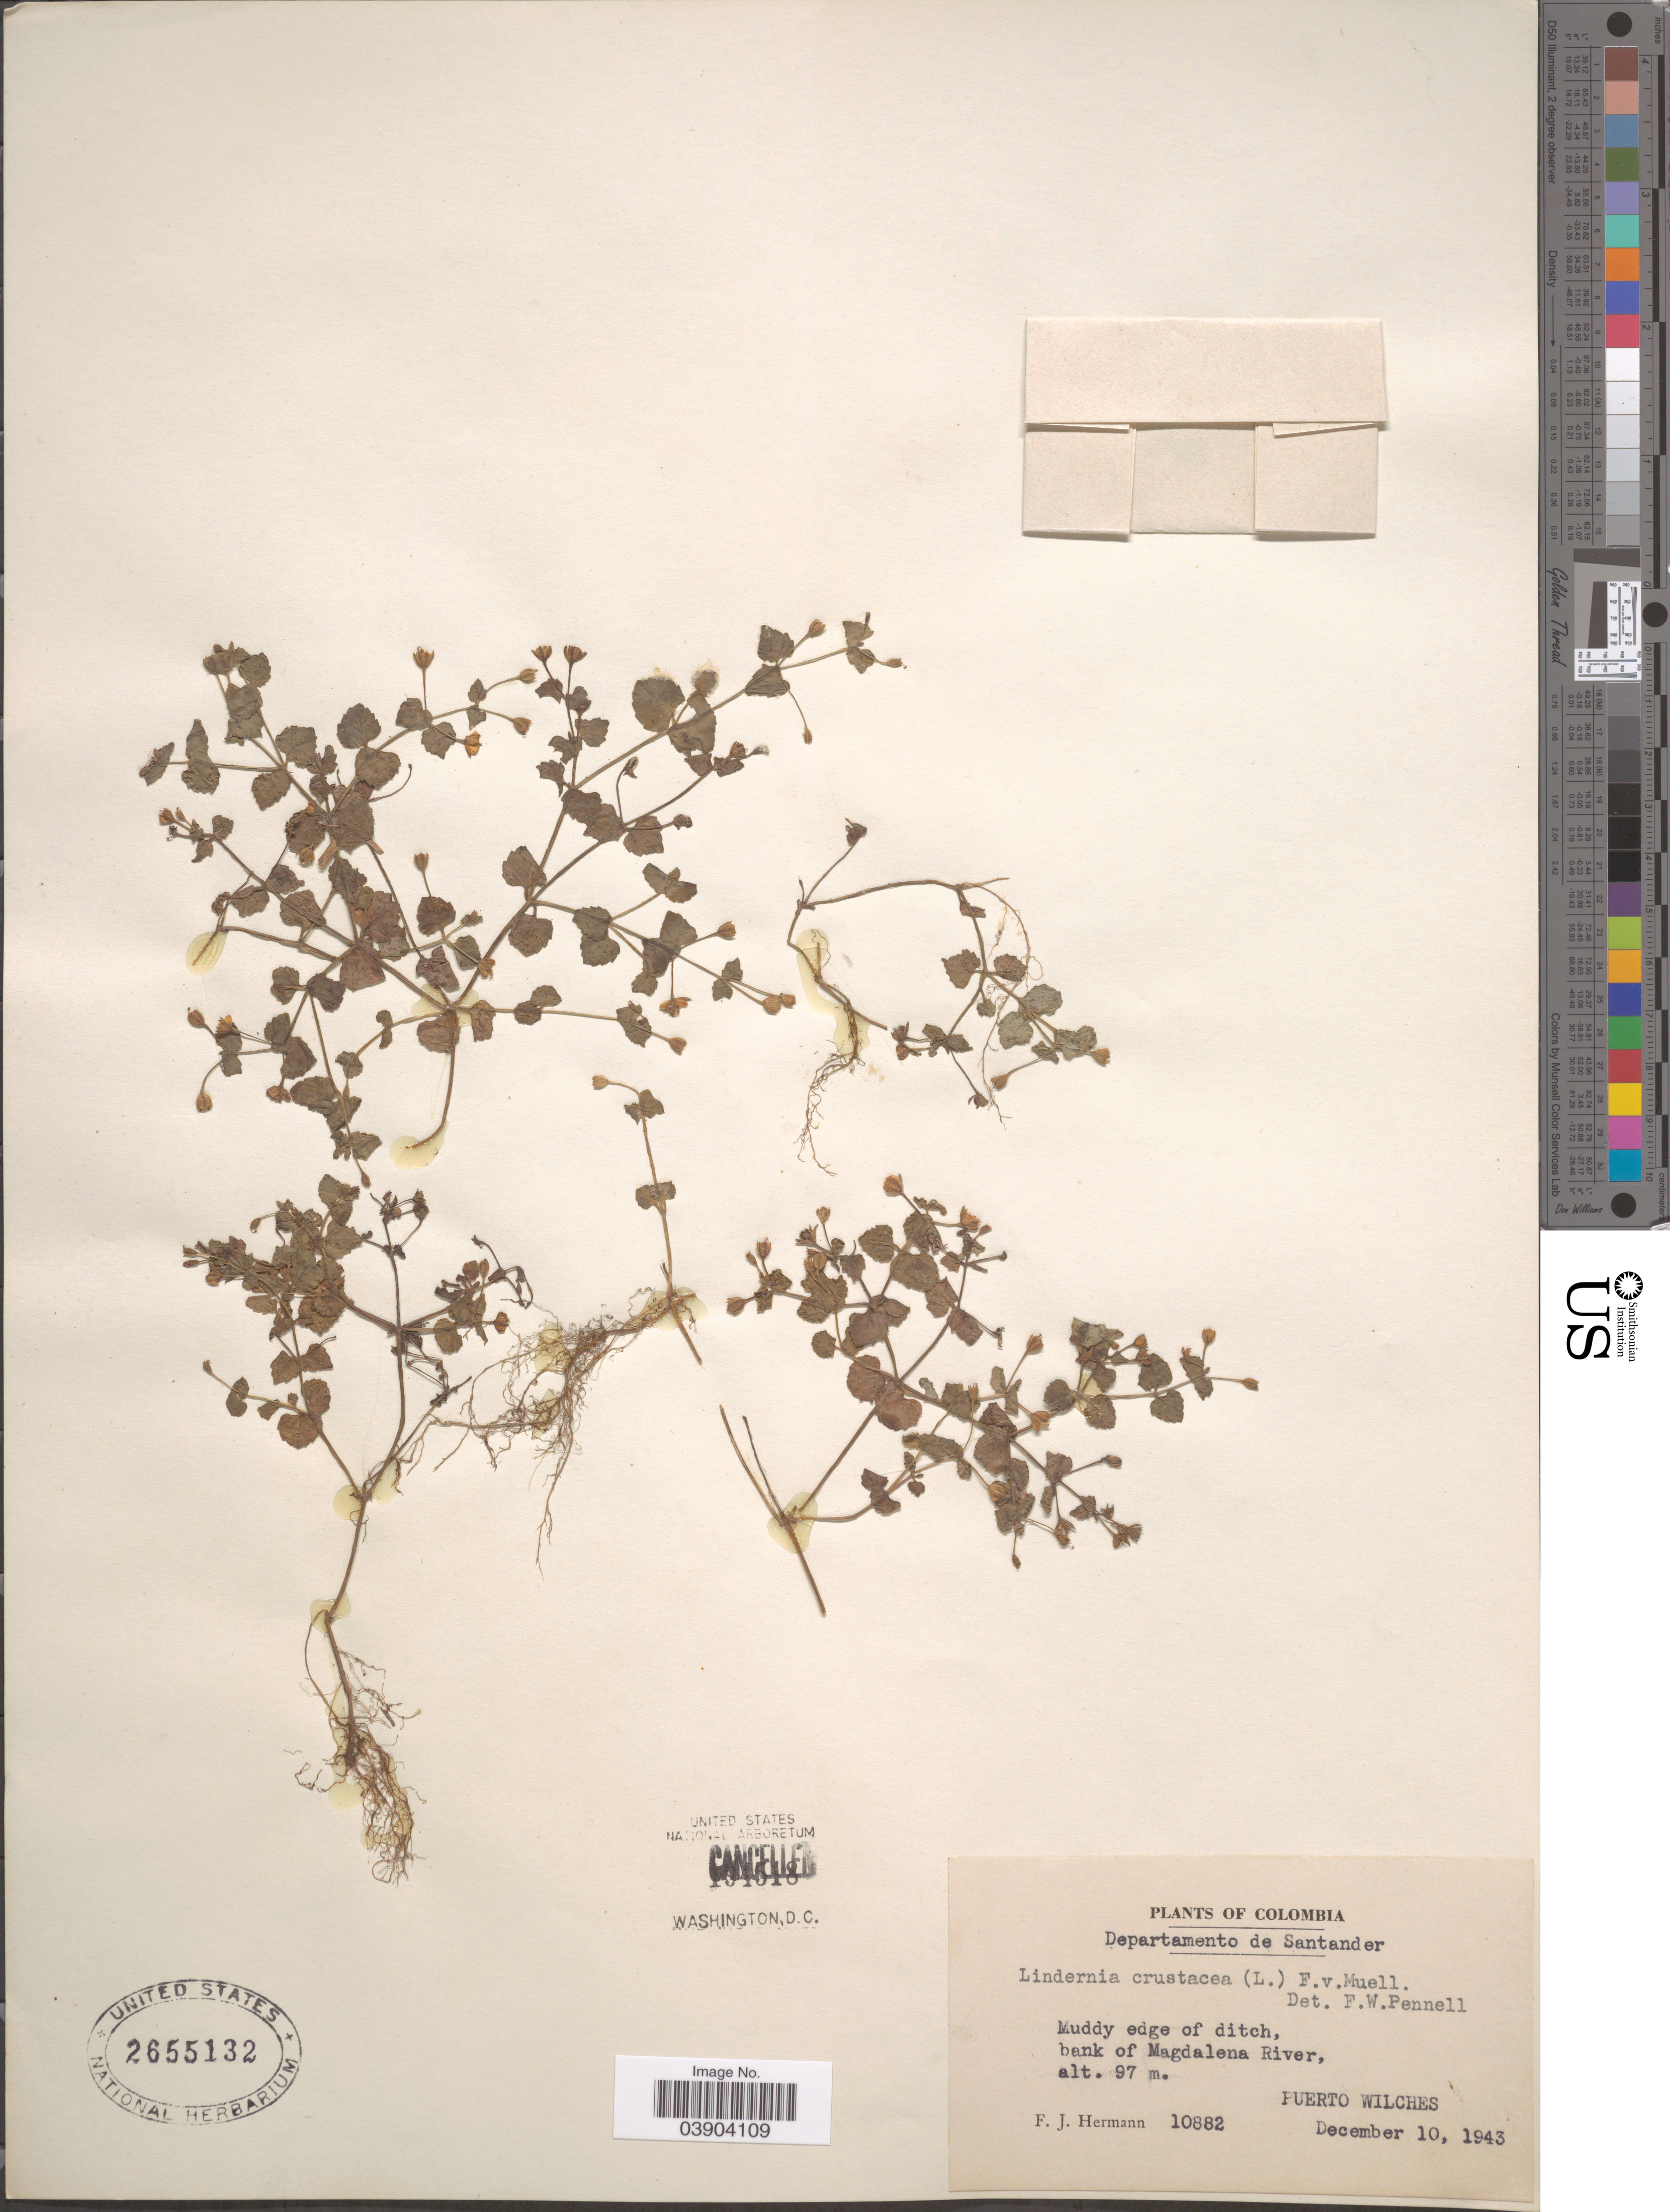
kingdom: Plantae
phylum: Tracheophyta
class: Magnoliopsida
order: Lamiales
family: Linderniaceae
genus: Lindernia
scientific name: Lindernia crustacea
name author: (L.) F. Muell.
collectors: F. J. Hermann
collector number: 10882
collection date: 1943-12-10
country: Colombia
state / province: Santander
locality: Departamento de Santander. Bank of Magdalena River, Puerto Wilches.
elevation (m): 97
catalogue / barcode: US 2655132